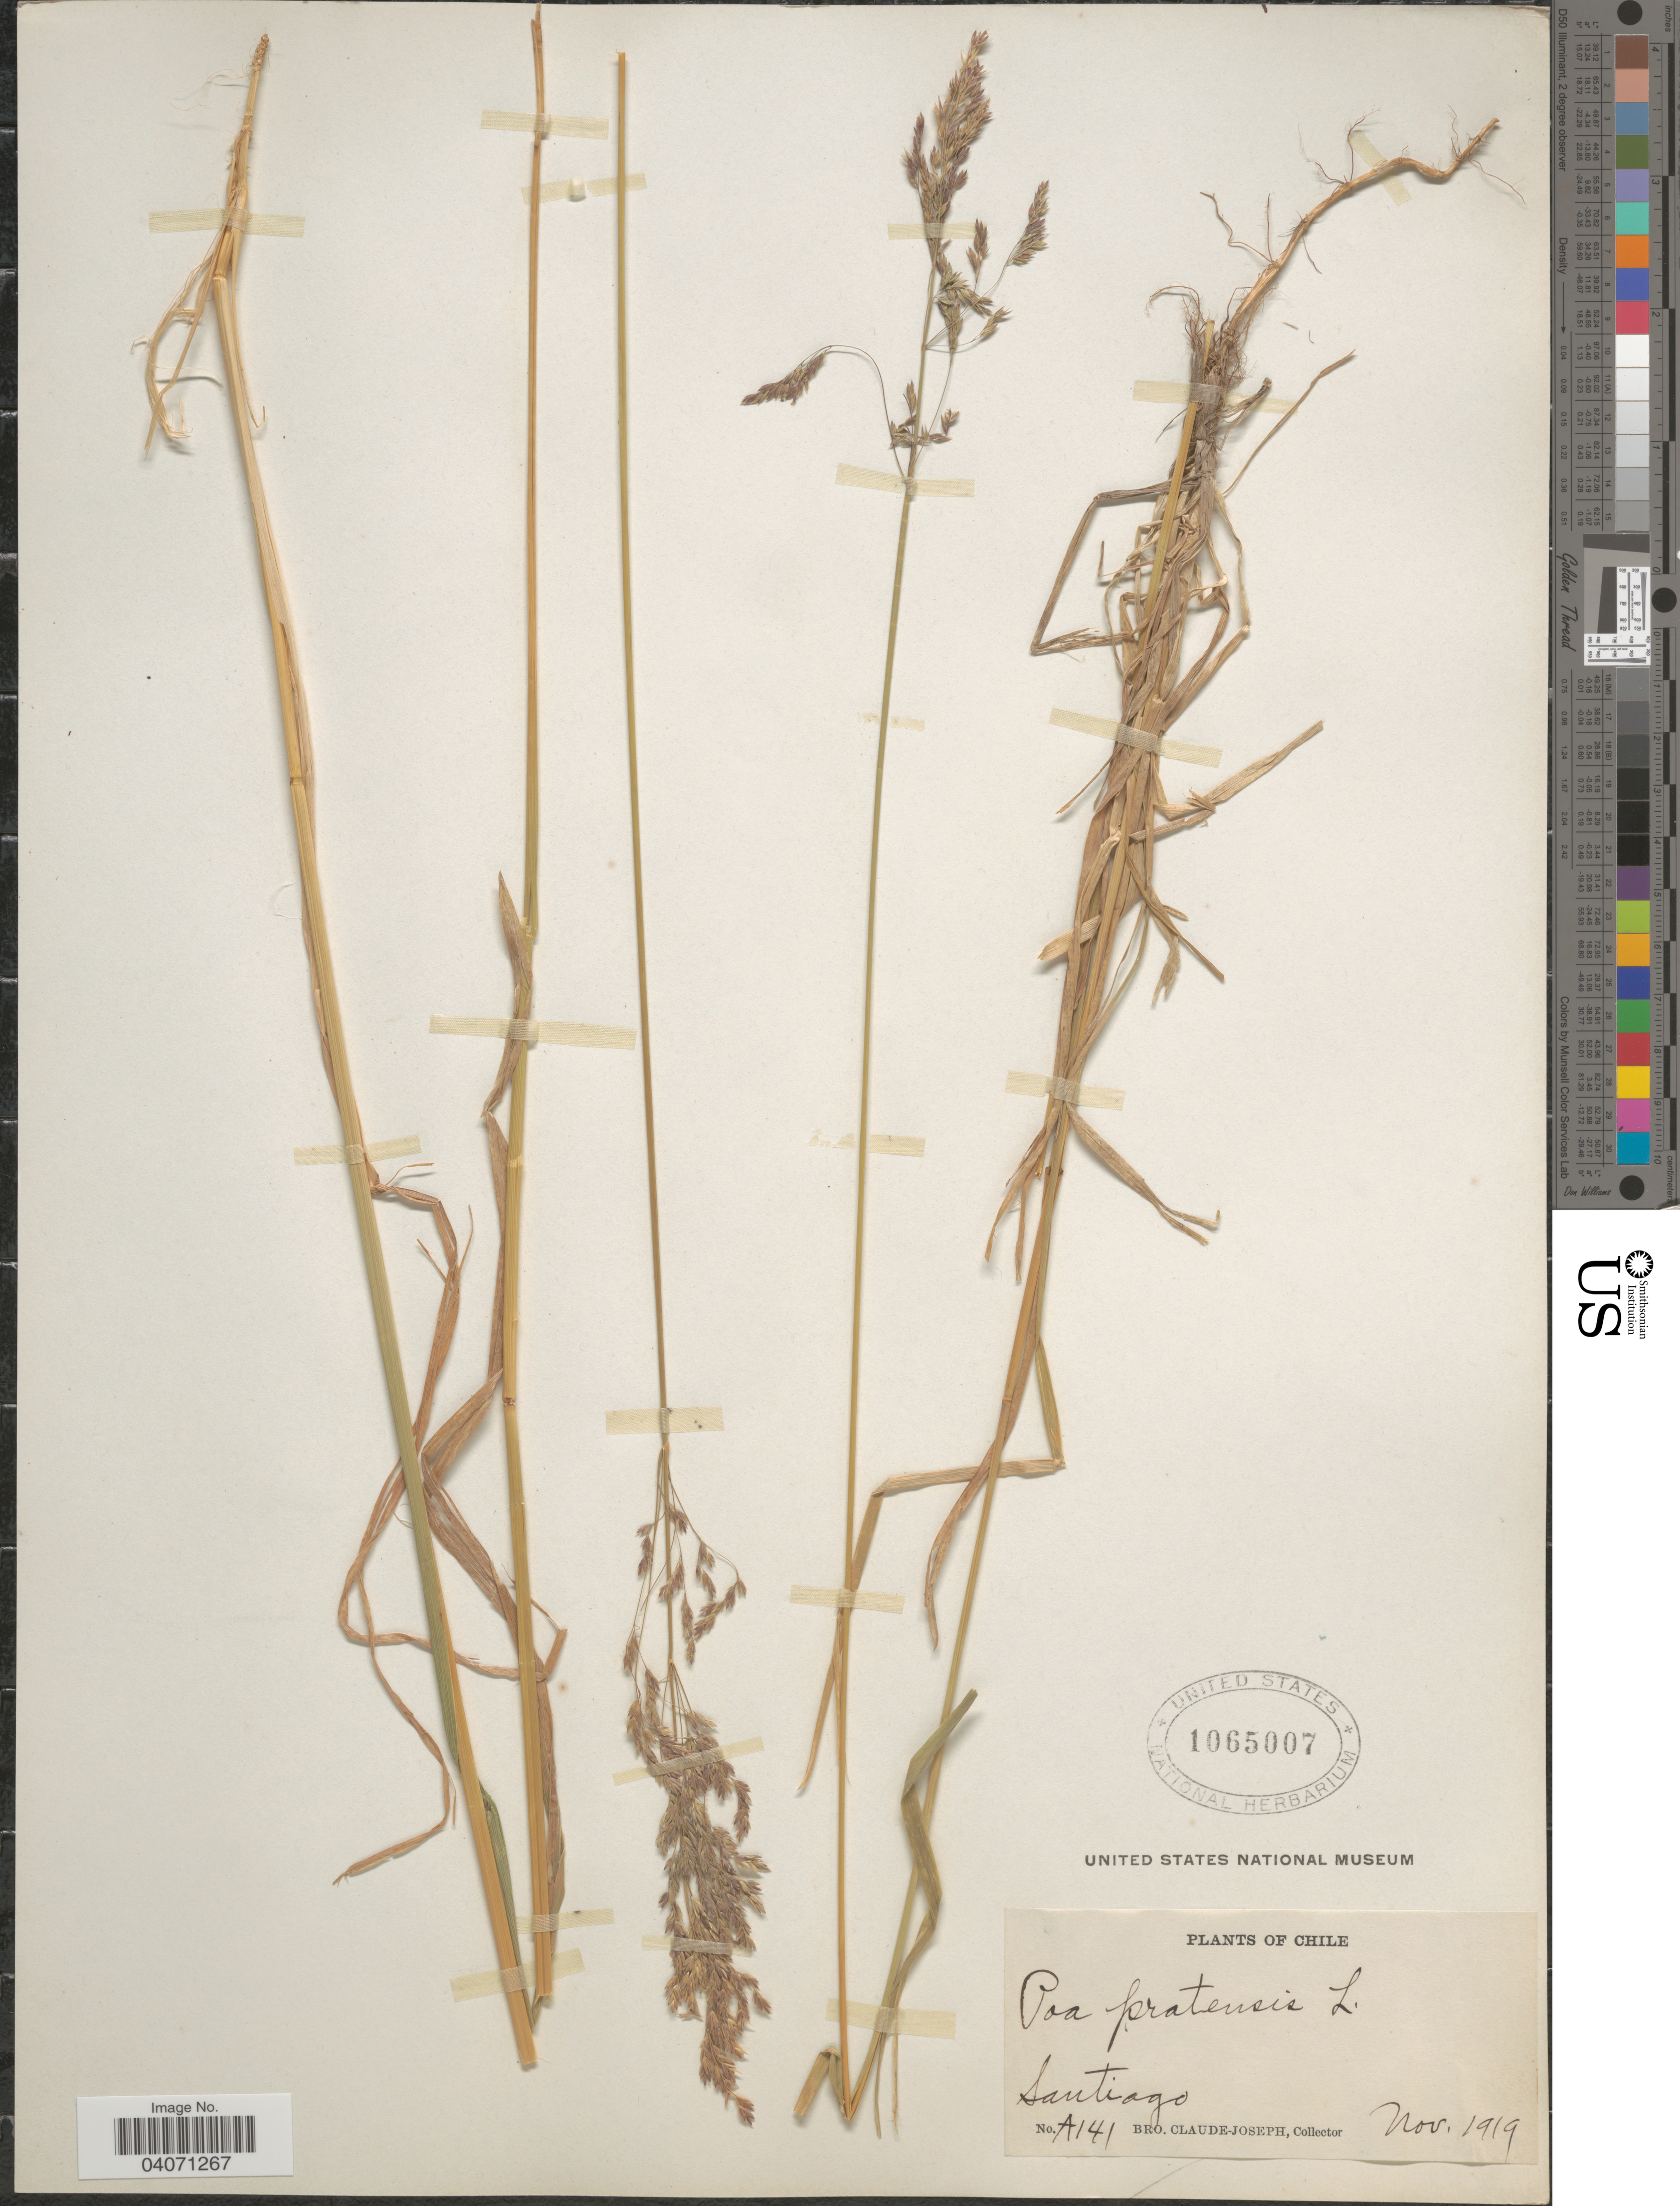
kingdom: Plantae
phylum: Tracheophyta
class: Liliopsida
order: Poales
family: Poaceae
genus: Poa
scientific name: Poa pratensis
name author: L.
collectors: Bro. Claude-Joseph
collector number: A141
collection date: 1919-11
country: Chile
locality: Santiago.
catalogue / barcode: US 1065007